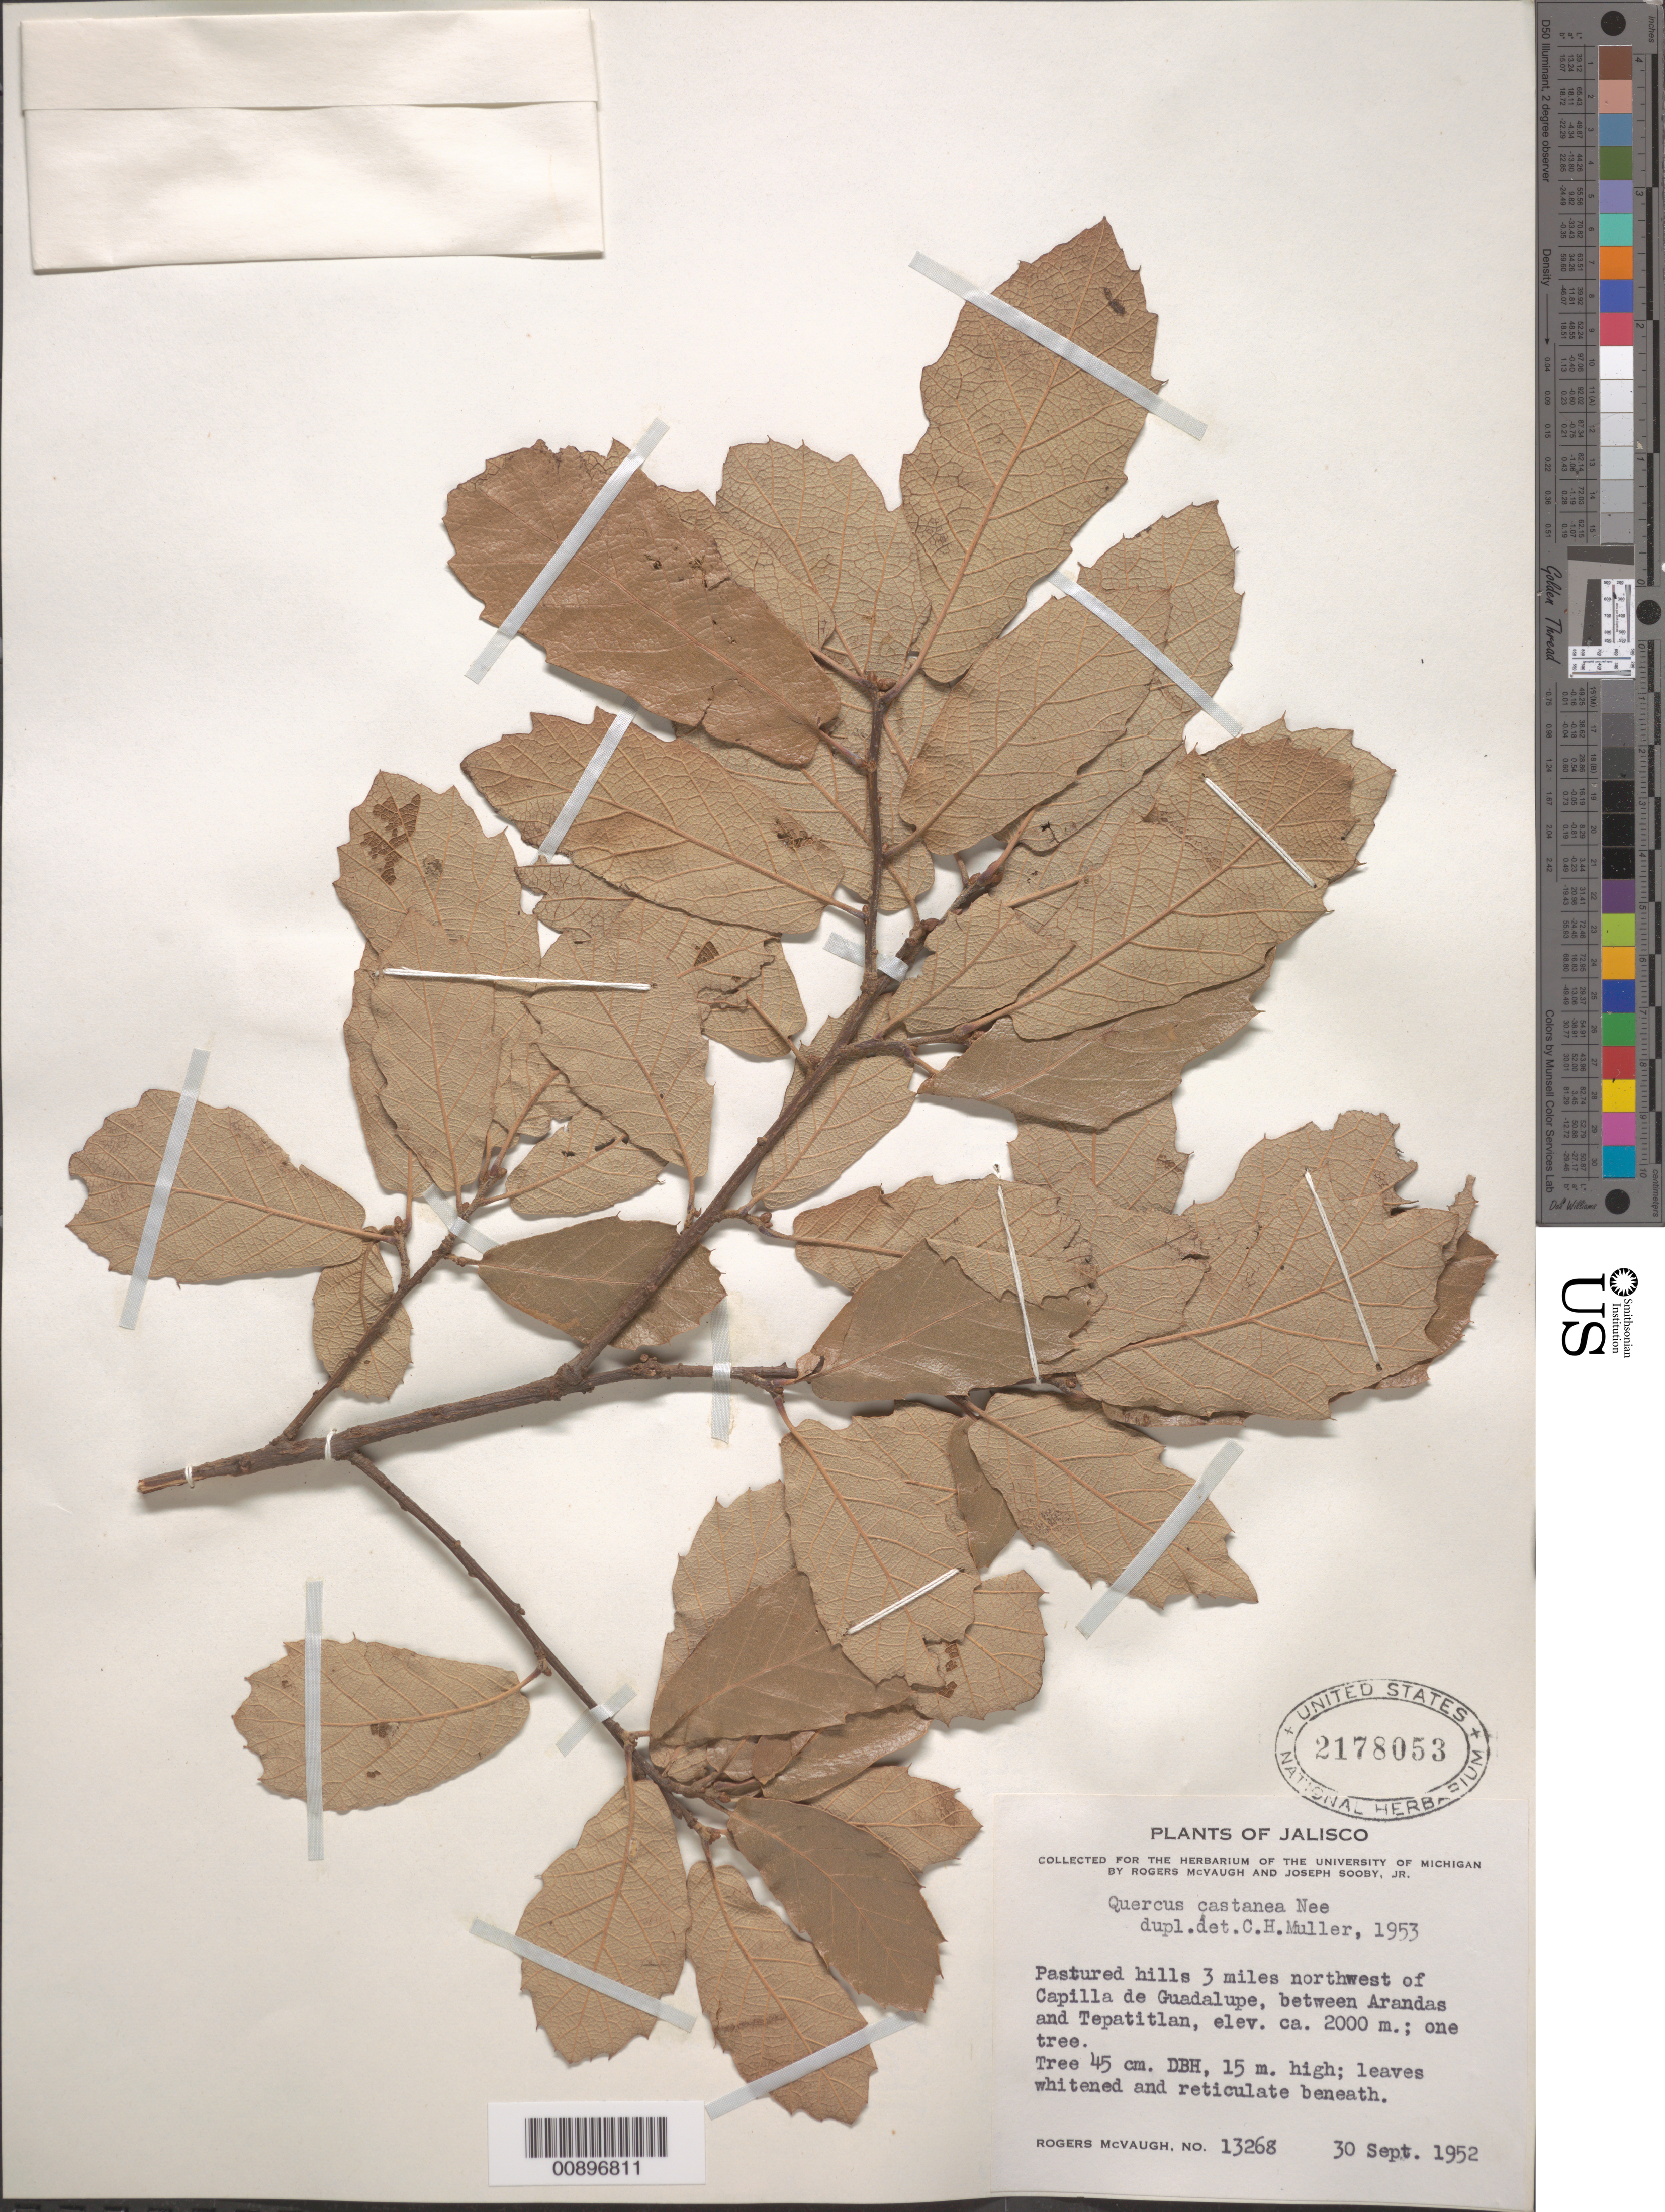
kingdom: Plantae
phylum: Tracheophyta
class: Magnoliopsida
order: Fagales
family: Fagaceae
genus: Quercus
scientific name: Quercus castanea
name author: Née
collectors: R. McVaugh & J. Sooby Jr.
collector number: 13268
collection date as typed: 30 Sep 1952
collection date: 1952-09-30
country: Mexico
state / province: Jalisco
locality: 3 miles northwest of Capilla de Guadalupe, between Arandas and Tepatitlán.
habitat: Pastured hills.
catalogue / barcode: US 2178053